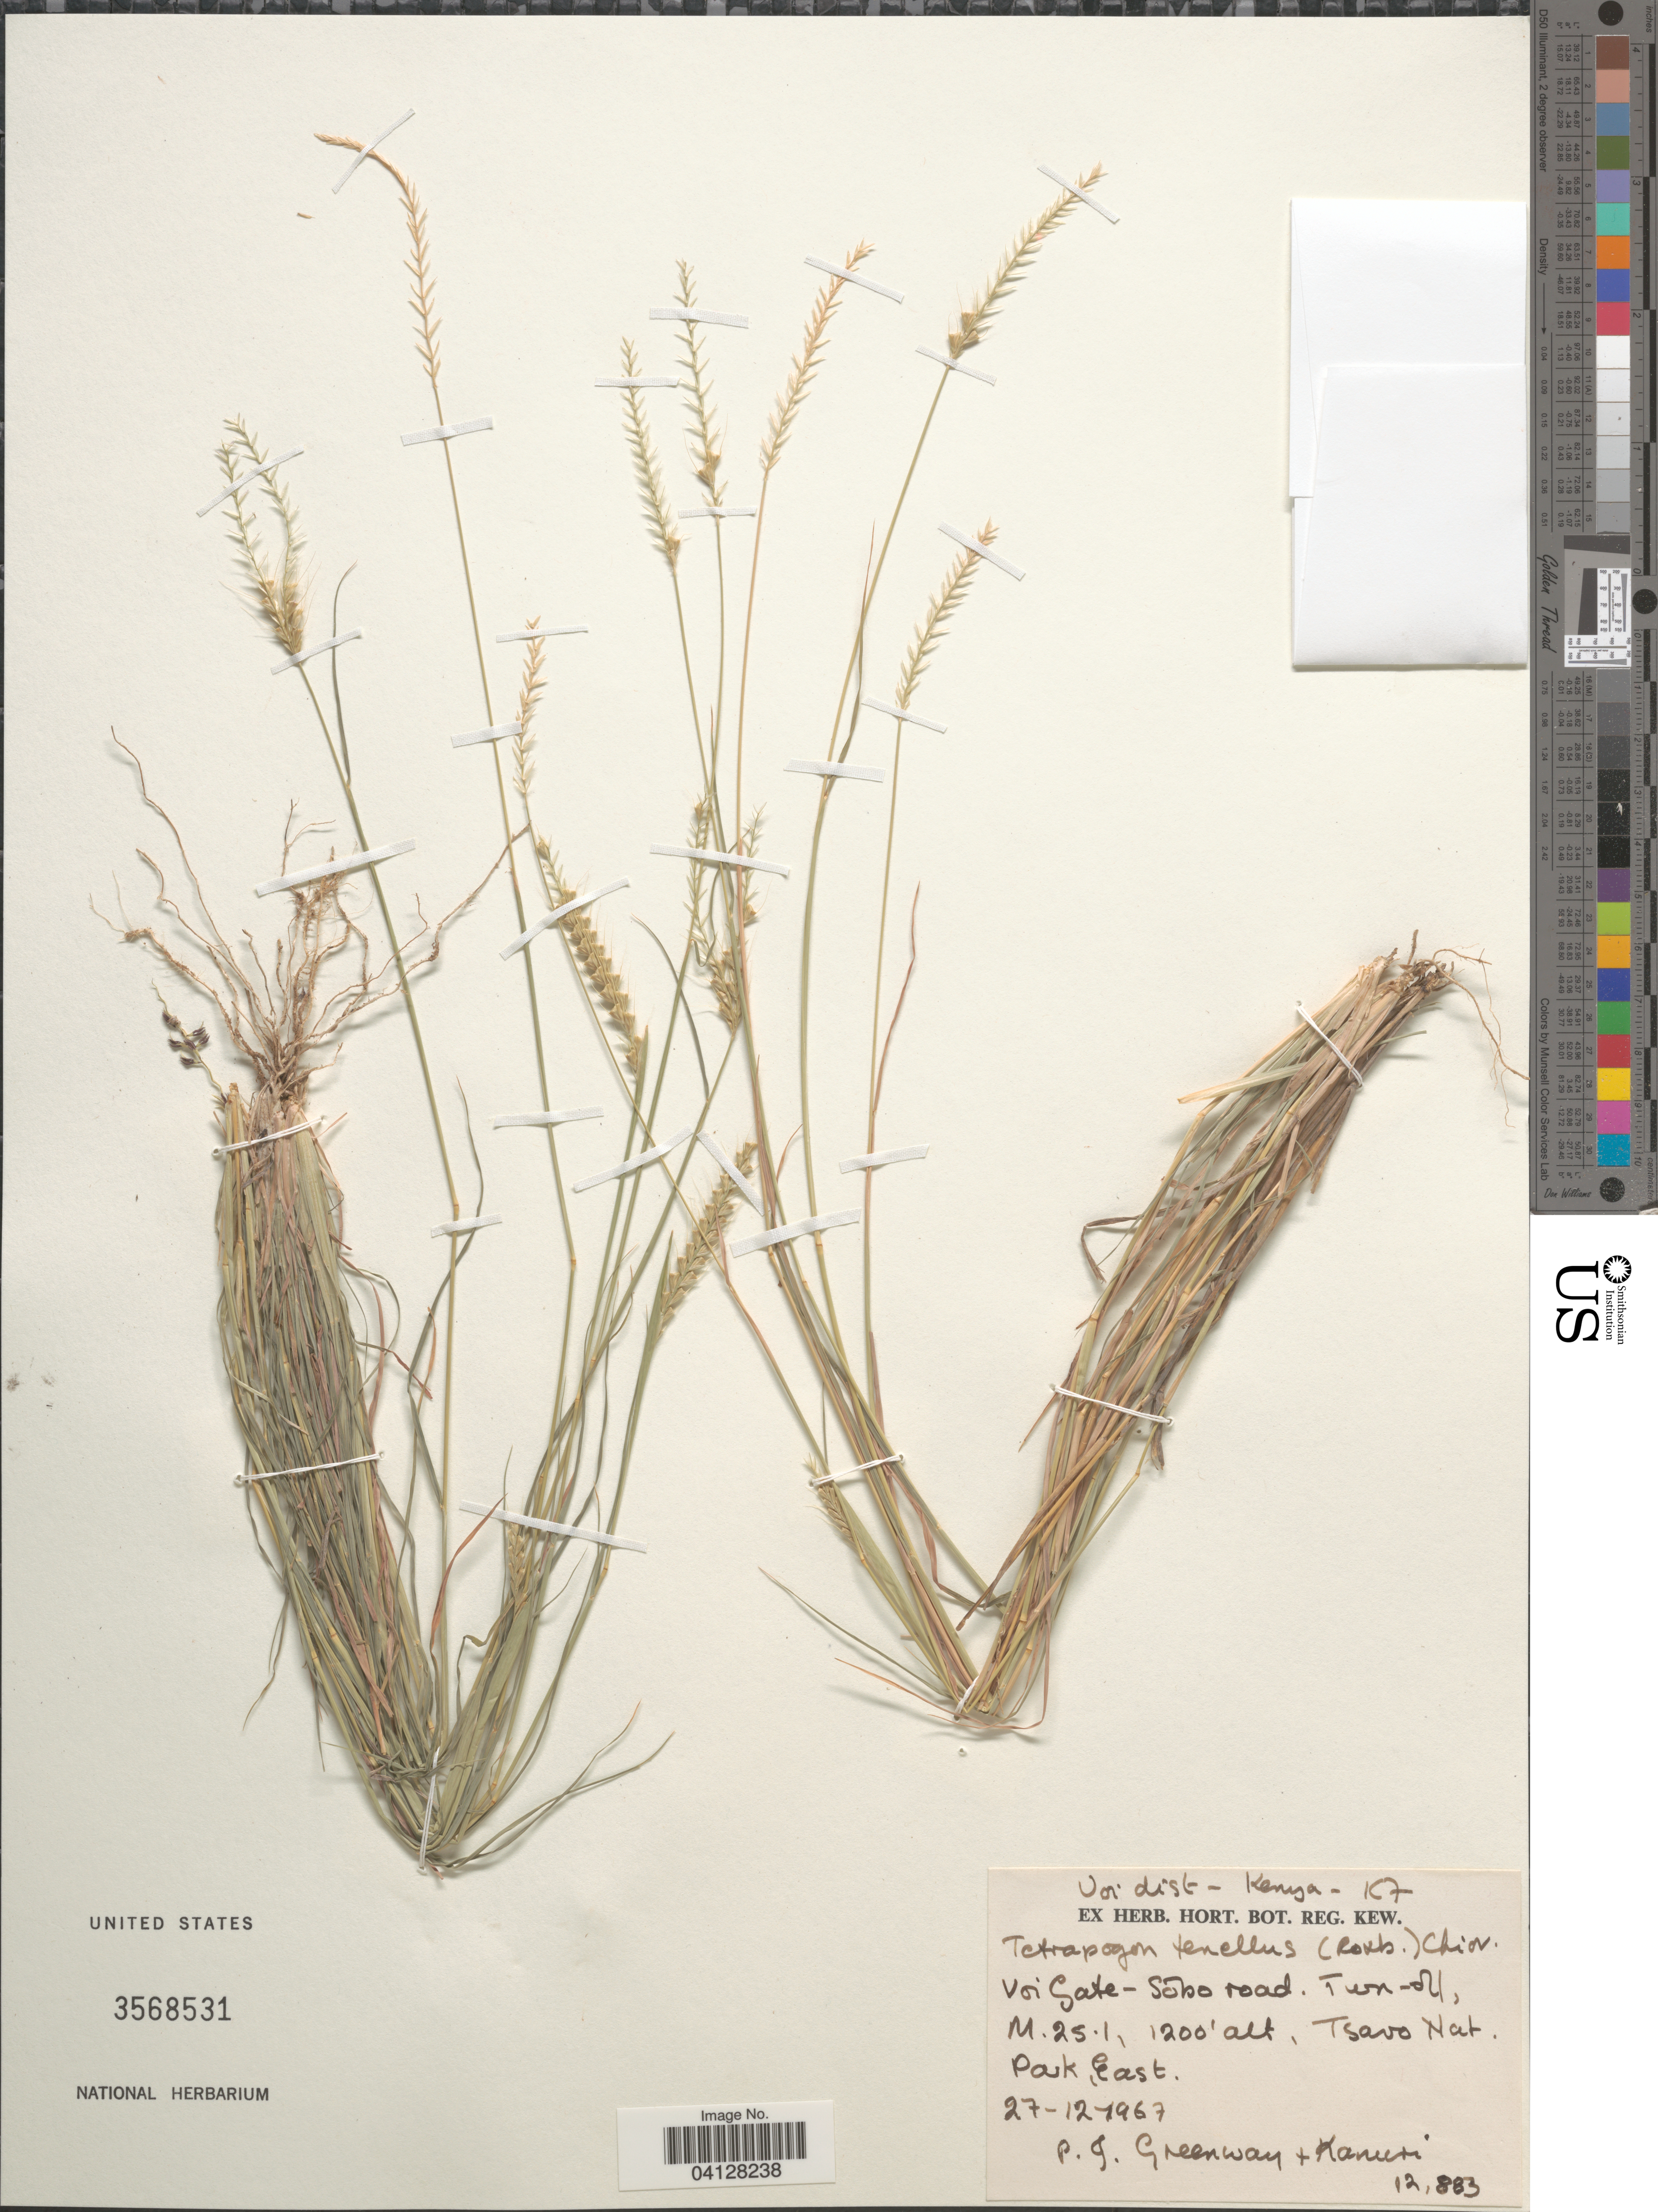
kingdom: Plantae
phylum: Tracheophyta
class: Liliopsida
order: Poales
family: Poaceae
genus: Tetrapogon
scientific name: Tetrapogon tenellus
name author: (J. Koenig ex Roxb.) Chiov.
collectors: P. J. Greenway & -. Kanuri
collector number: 12883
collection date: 1967-12-27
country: Kenya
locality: Voi dist - K7. Voi Gate - Sobo road. Turn-off, M. 25.1, Tsavo Nat. Park, East.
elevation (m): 366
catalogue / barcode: US 3568531